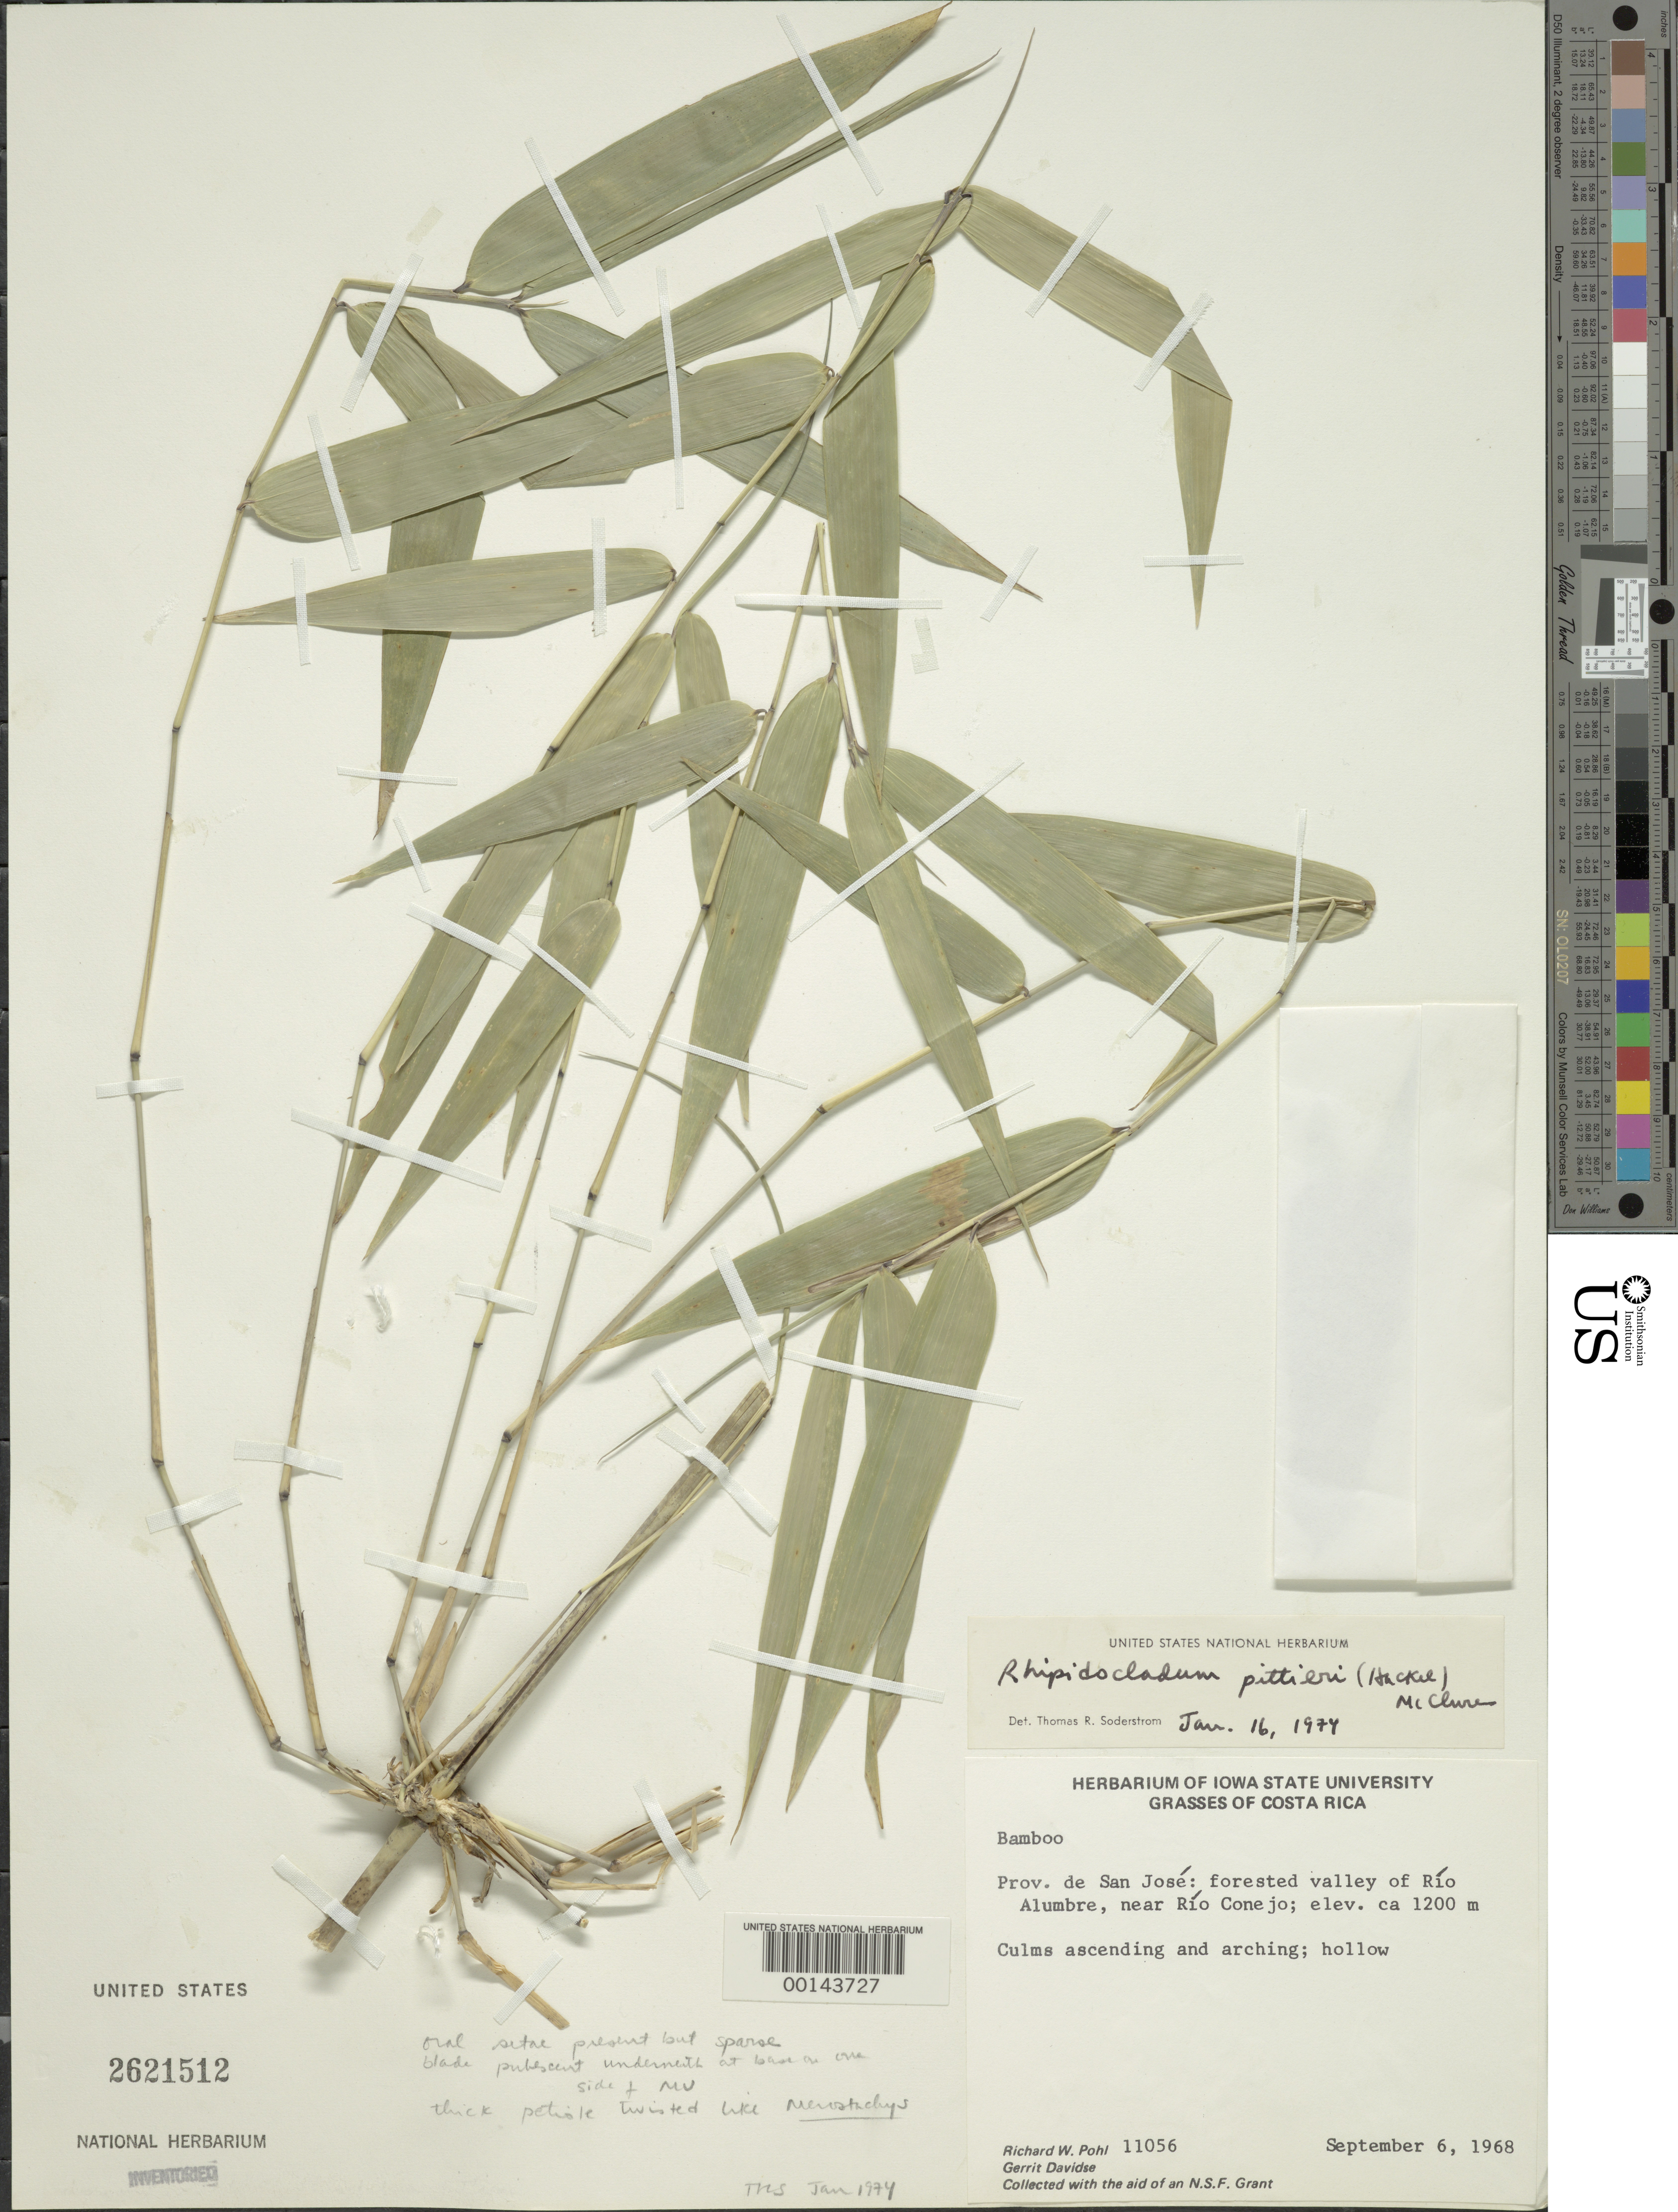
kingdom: Plantae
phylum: Tracheophyta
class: Liliopsida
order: Poales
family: Poaceae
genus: Rhipidocladum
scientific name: Rhipidocladum pittieri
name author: (J. Hack.) McClure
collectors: R. W. Pohl & G. Davidse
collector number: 11056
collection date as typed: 06 Sep 1968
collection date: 1968-09-06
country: Costa Rica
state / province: San José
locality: Rio alumbre, rio conejo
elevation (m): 1200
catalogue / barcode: US 2621512